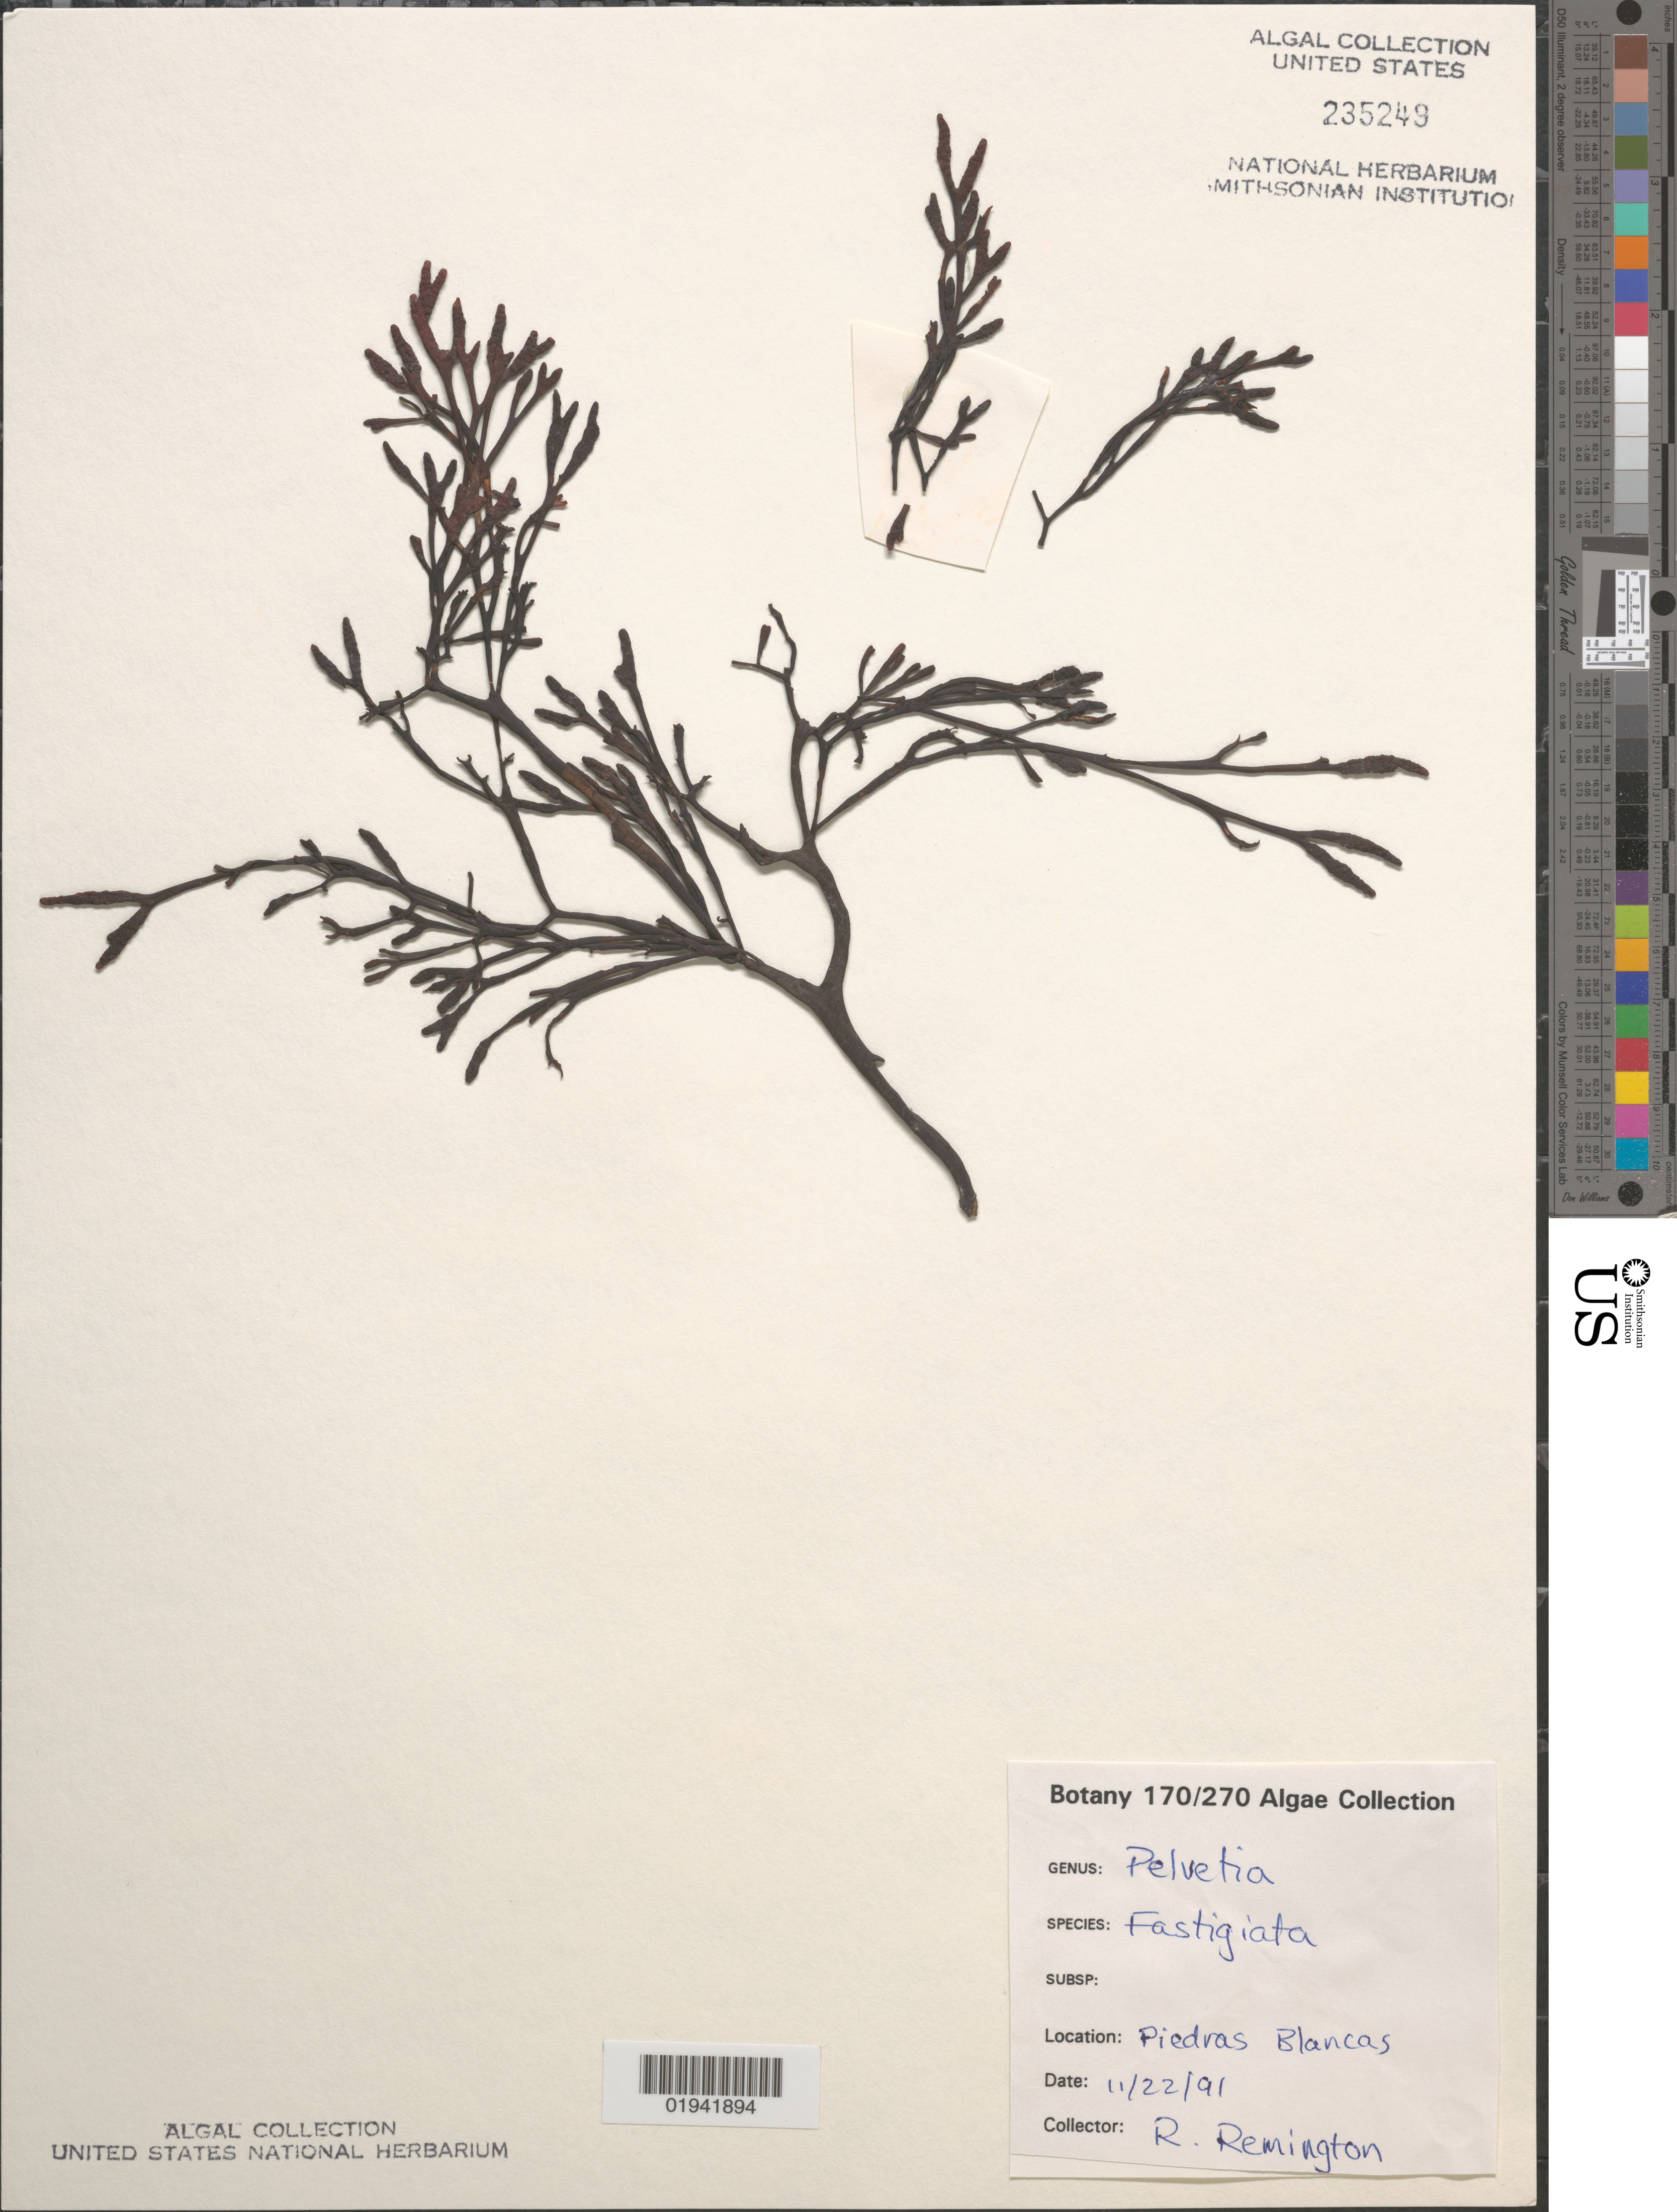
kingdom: Chromista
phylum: Ochrophyta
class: Phaeophyceae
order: Fucales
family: Fucaceae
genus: Silvetia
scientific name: Silvetia compressa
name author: (J. Agardh) E.A. Serrão et al.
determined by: Algae name updating Project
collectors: R. Remington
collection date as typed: Transcribed d/m/y: 22/11/91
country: United States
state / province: California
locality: Piedras Blancas.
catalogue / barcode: US 235249